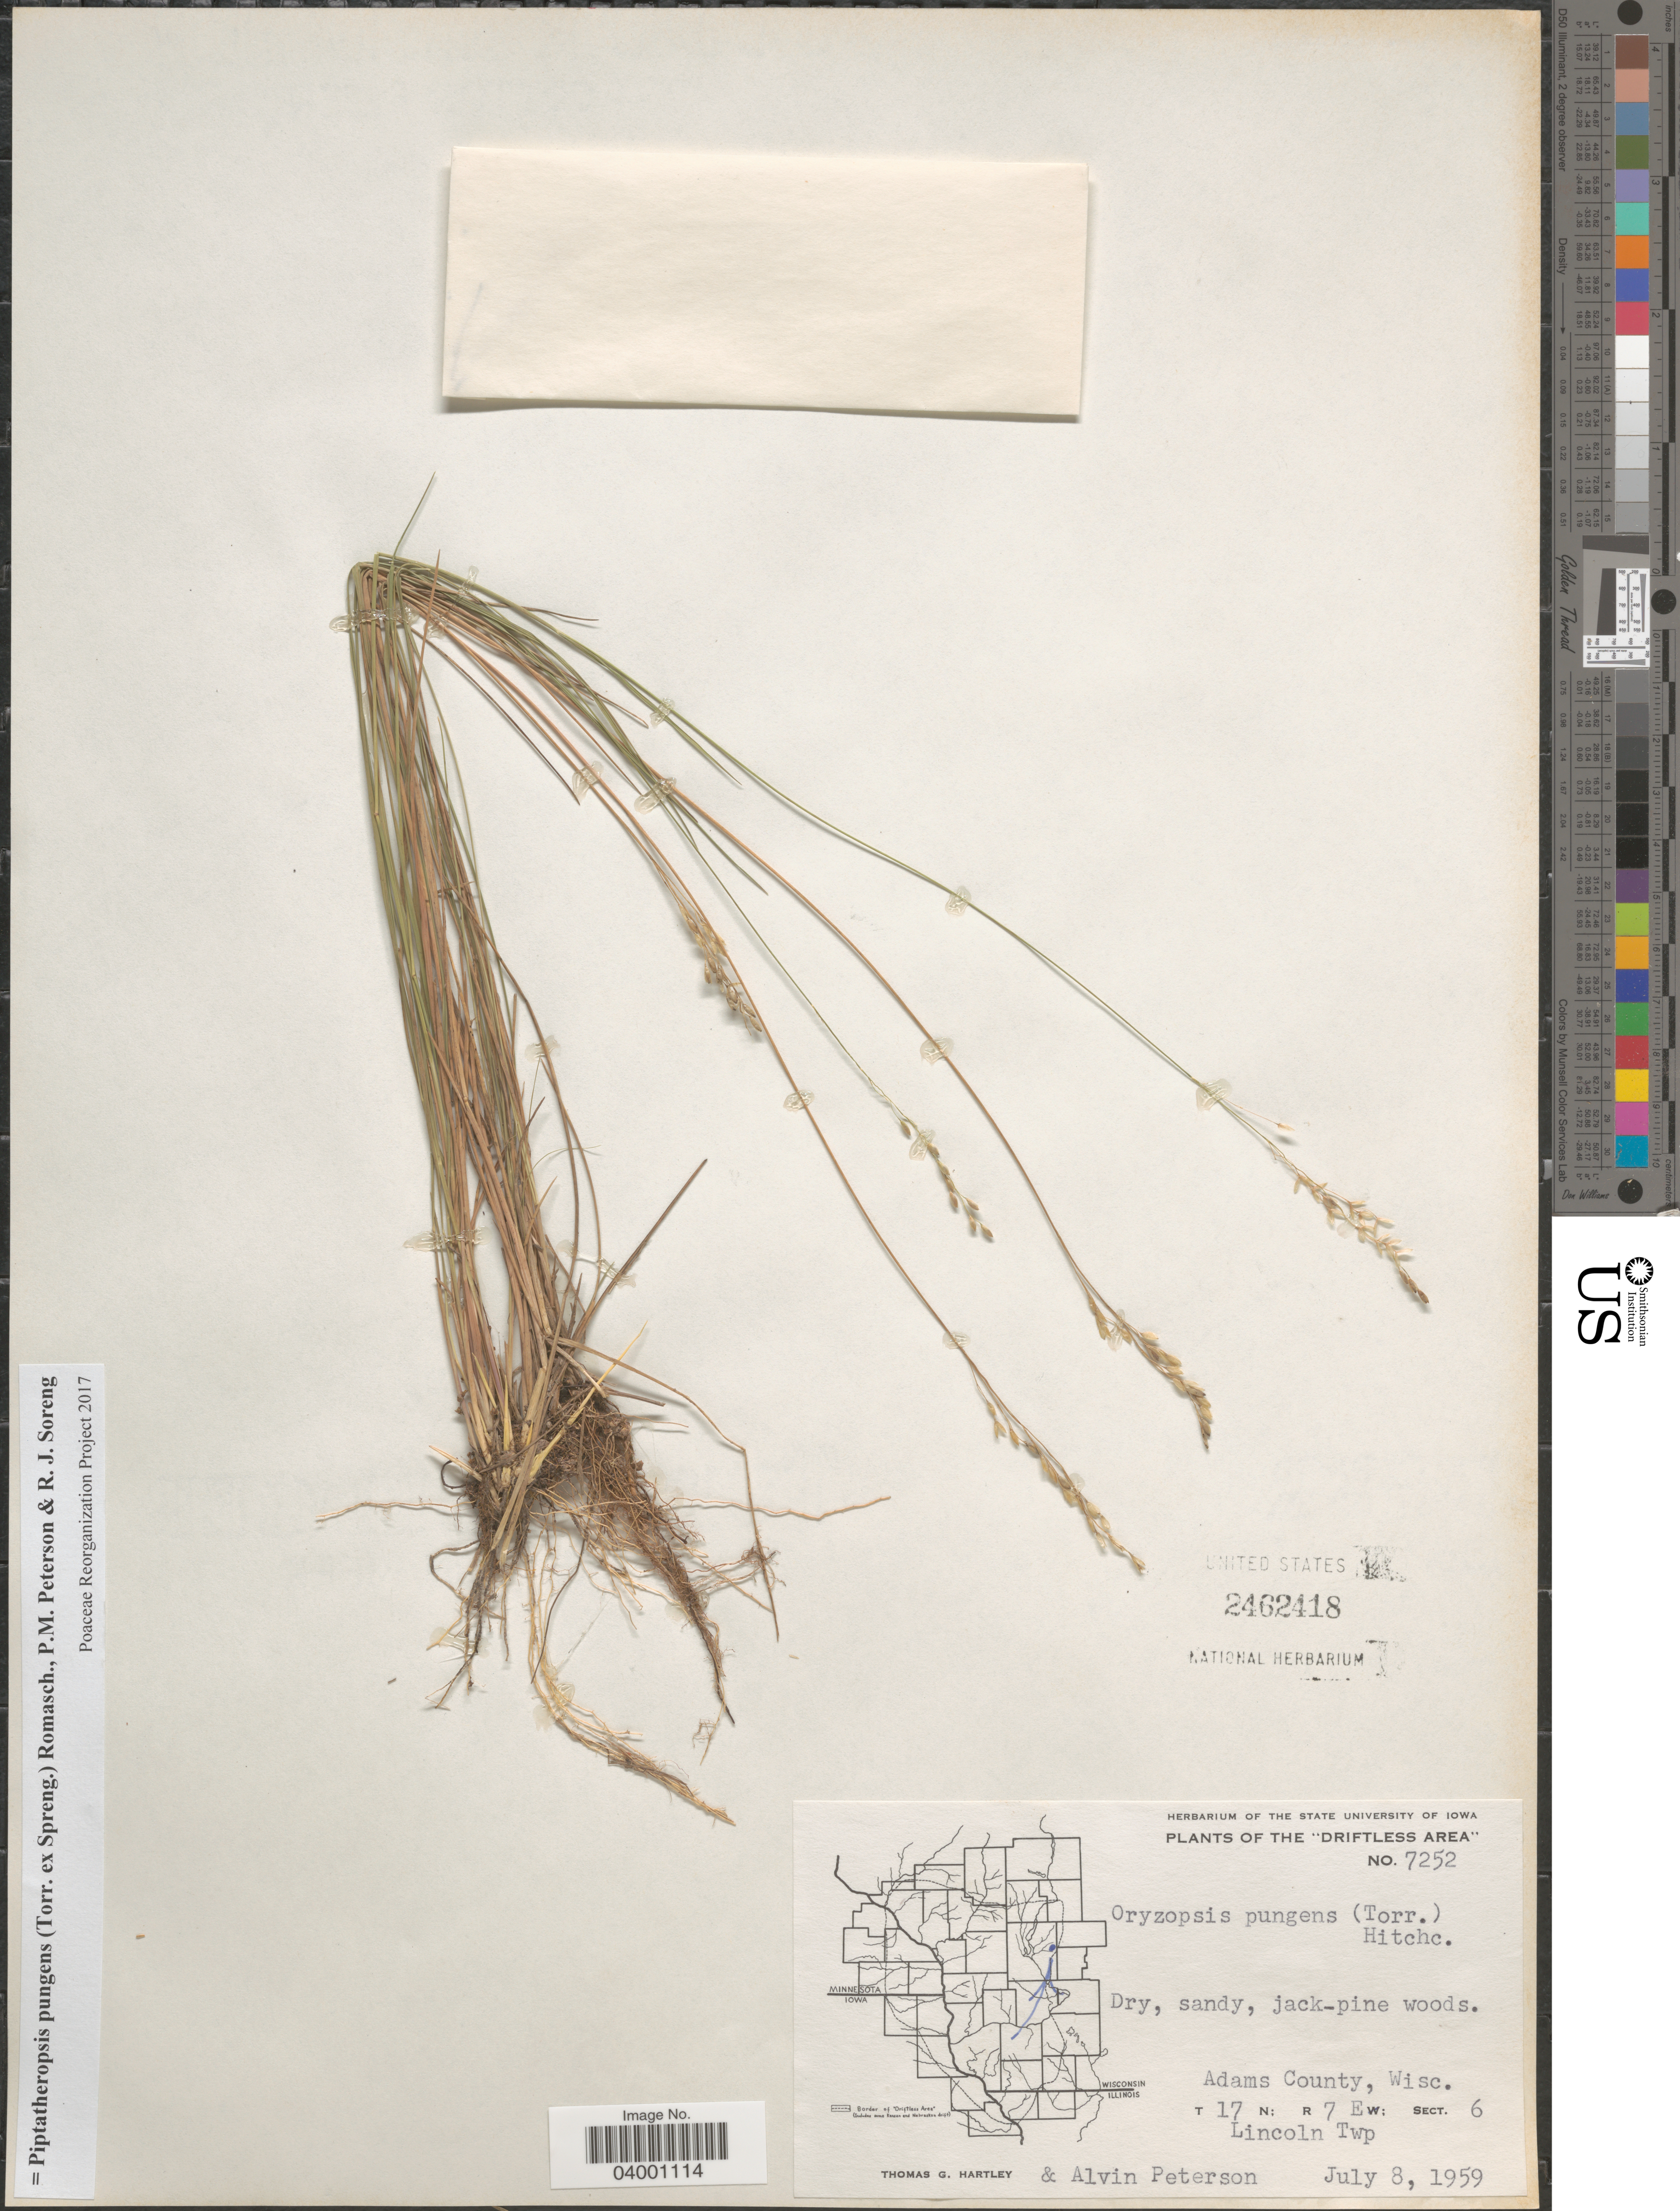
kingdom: Plantae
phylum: Tracheophyta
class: Liliopsida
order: Poales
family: Poaceae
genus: Piptatheropsis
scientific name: Piptatheropsis pungens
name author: (Torr. ex Spreng.) Romasch. et al.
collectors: T. G. Hartley & A. M. Peterson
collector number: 7252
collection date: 1959-07-08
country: United States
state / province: Wisconsin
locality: The "Driftless Area". Adams County. T 17 N; R 7 E; Sect. 6. Lincoln Twp.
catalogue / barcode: US 2462418